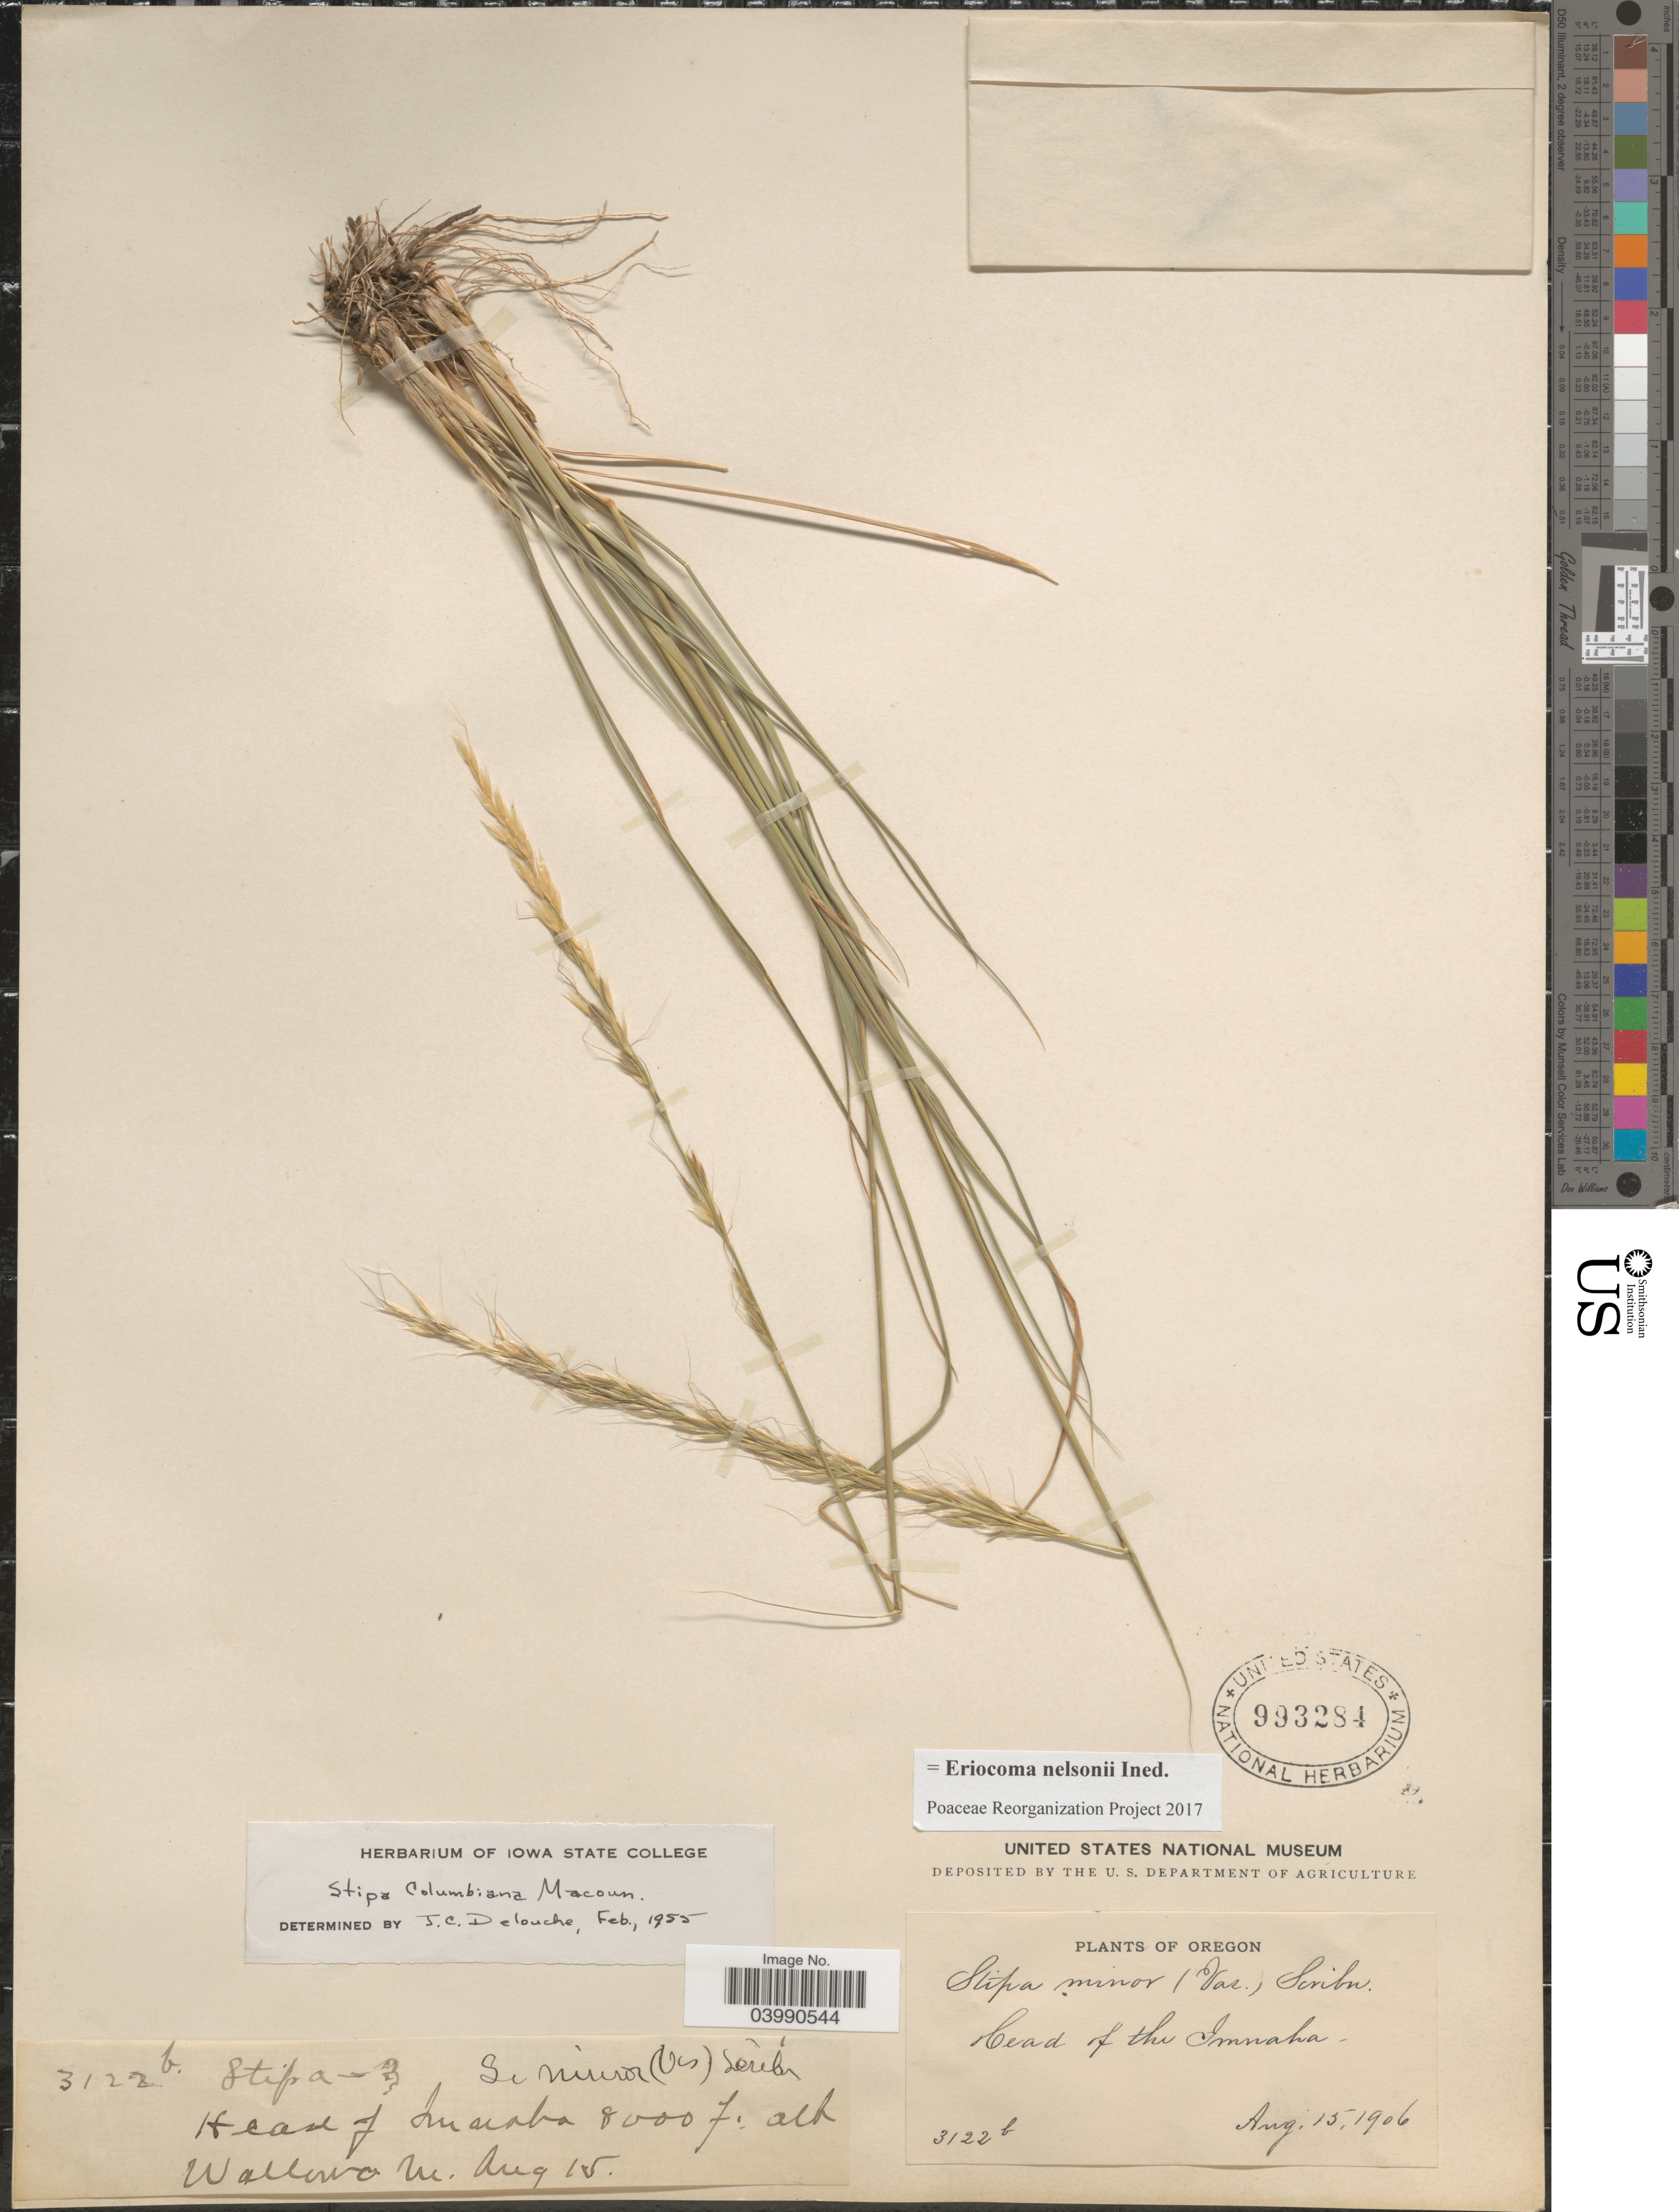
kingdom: Plantae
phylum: Tracheophyta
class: Liliopsida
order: Poales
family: Poaceae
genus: Eriocoma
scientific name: Eriocoma nelsonii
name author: (Scribn.) Romasch.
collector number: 3122b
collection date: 1906-08-15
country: United States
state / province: Oregon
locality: Head of the Imnaha. Wallowa M.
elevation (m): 2438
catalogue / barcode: US 993284